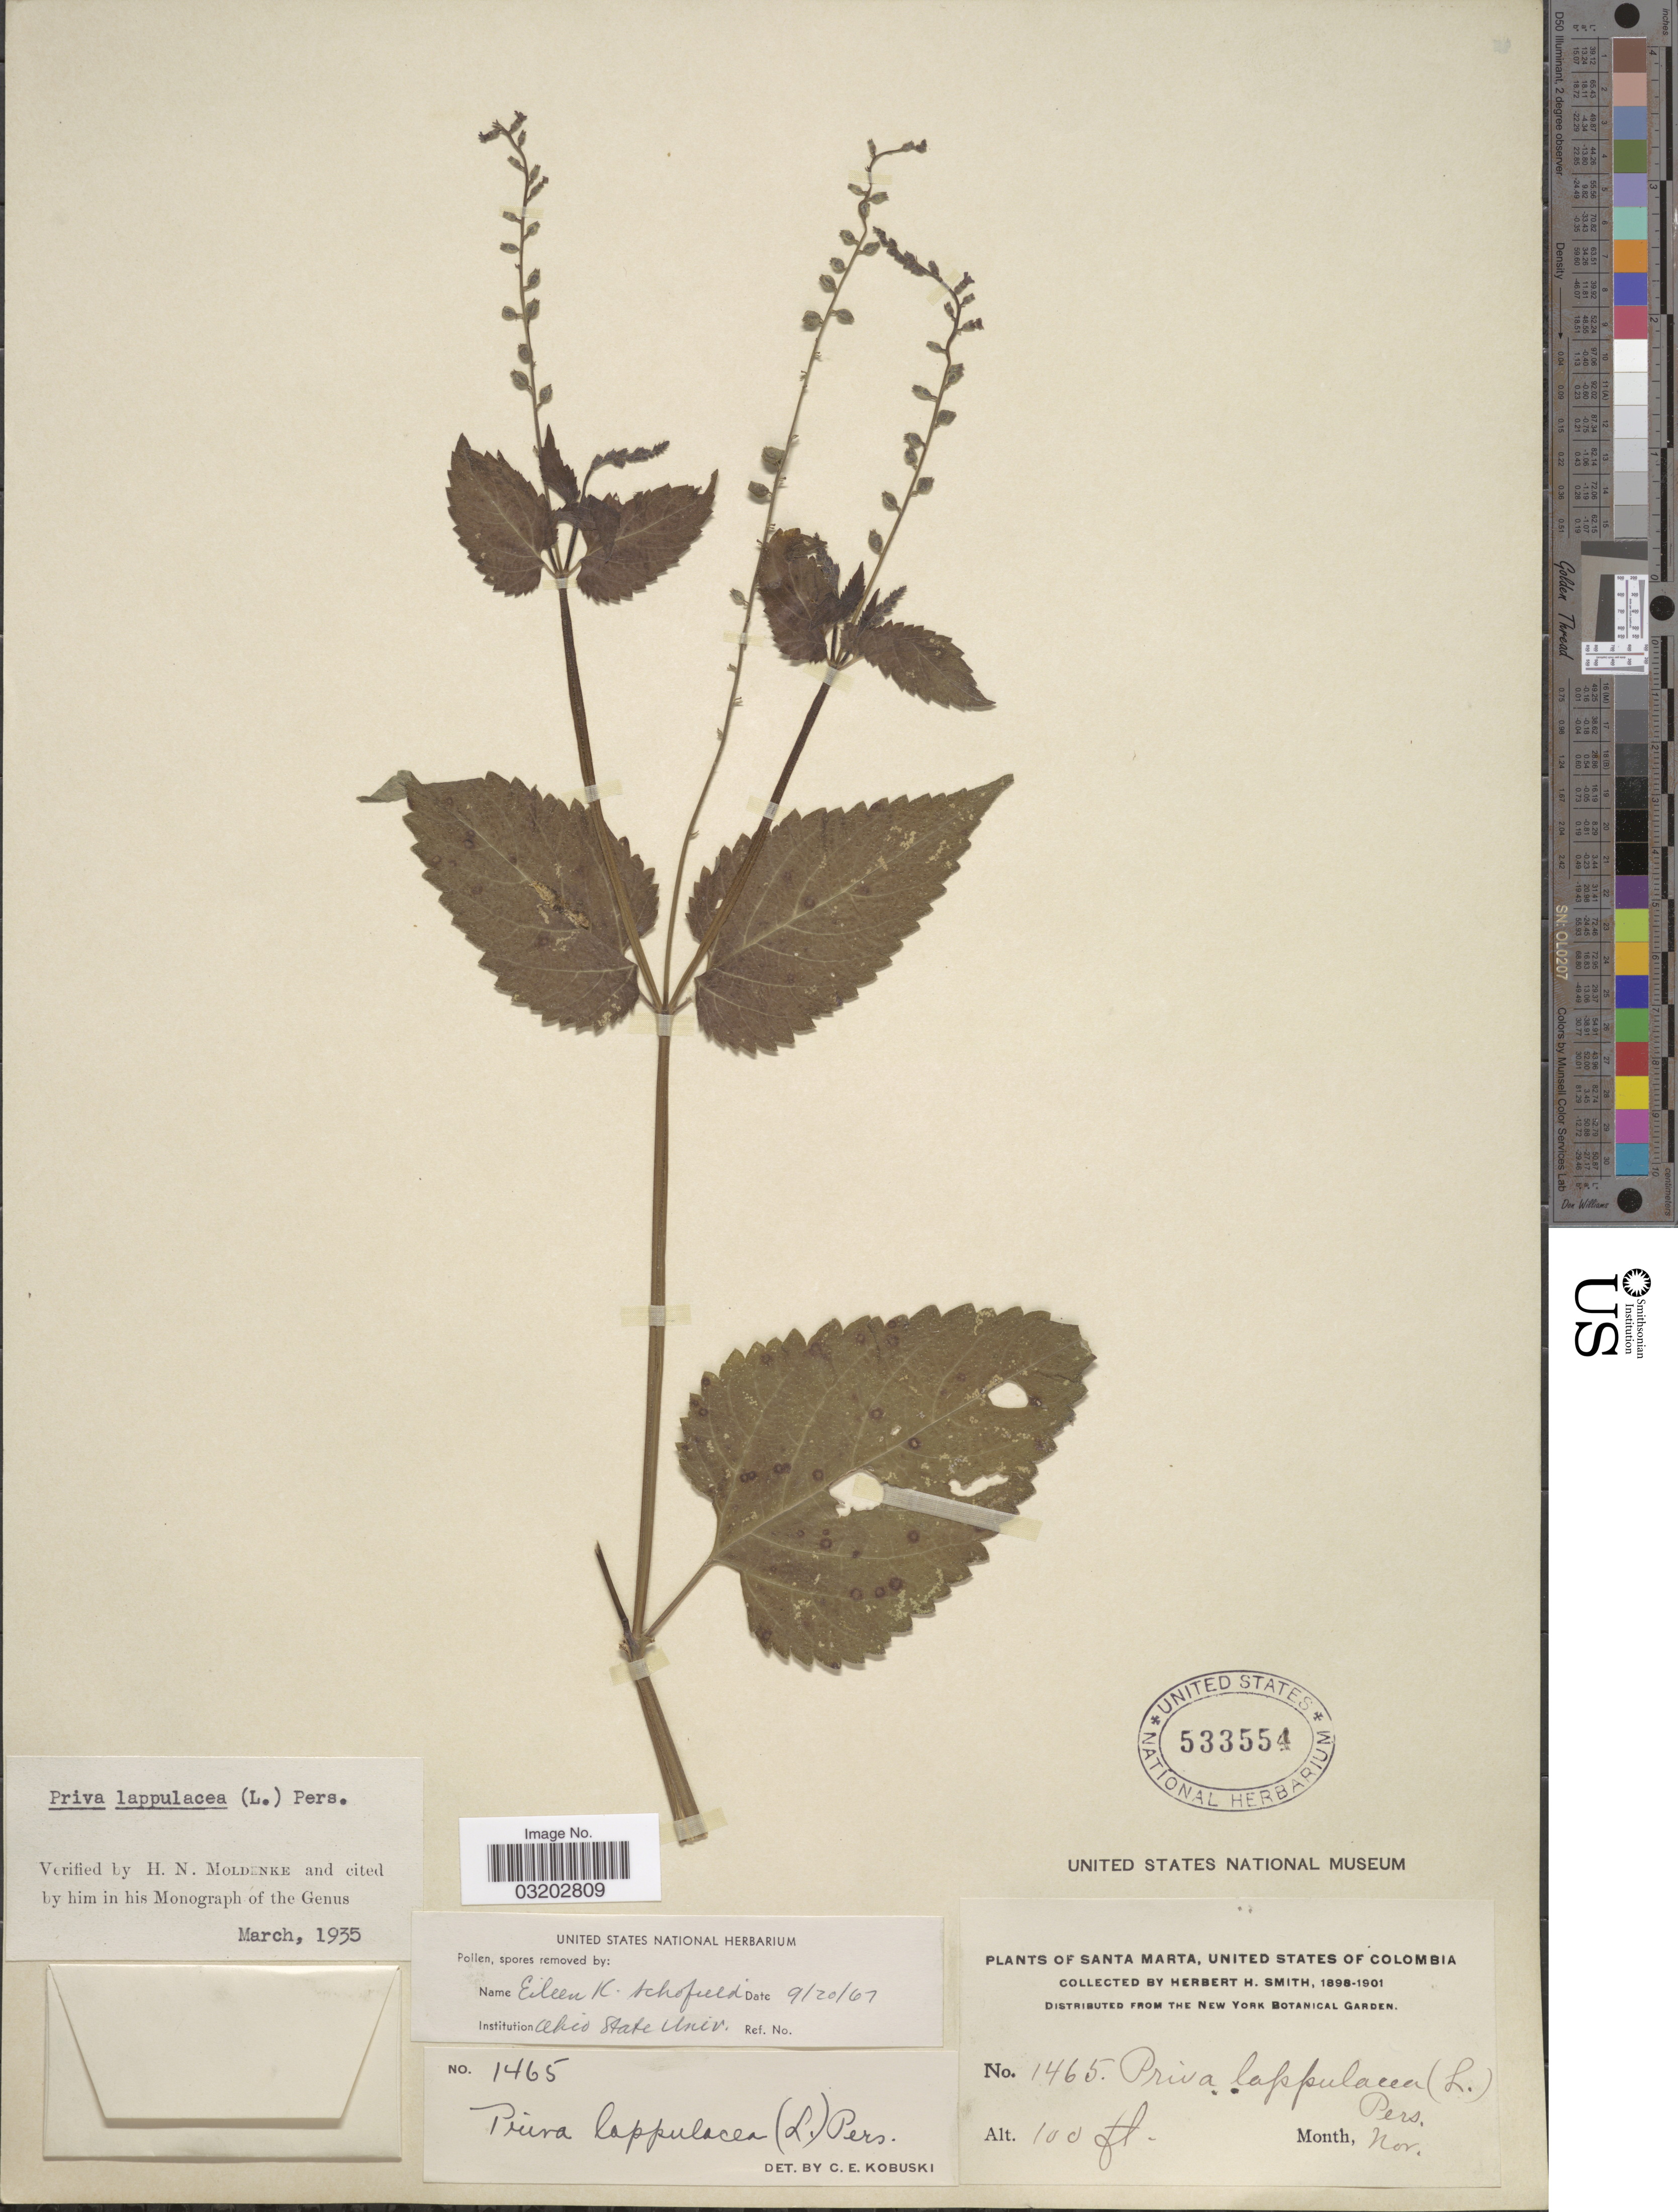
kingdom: Plantae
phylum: Tracheophyta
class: Magnoliopsida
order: Lamiales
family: Verbenaceae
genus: Priva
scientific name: Priva lappulacea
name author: (L.) Pers.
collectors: Herbert H. Smith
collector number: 1465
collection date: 1898-11/1901-11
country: Colombia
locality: Santa Marta, United States of Colombia.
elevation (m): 30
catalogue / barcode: US 533554